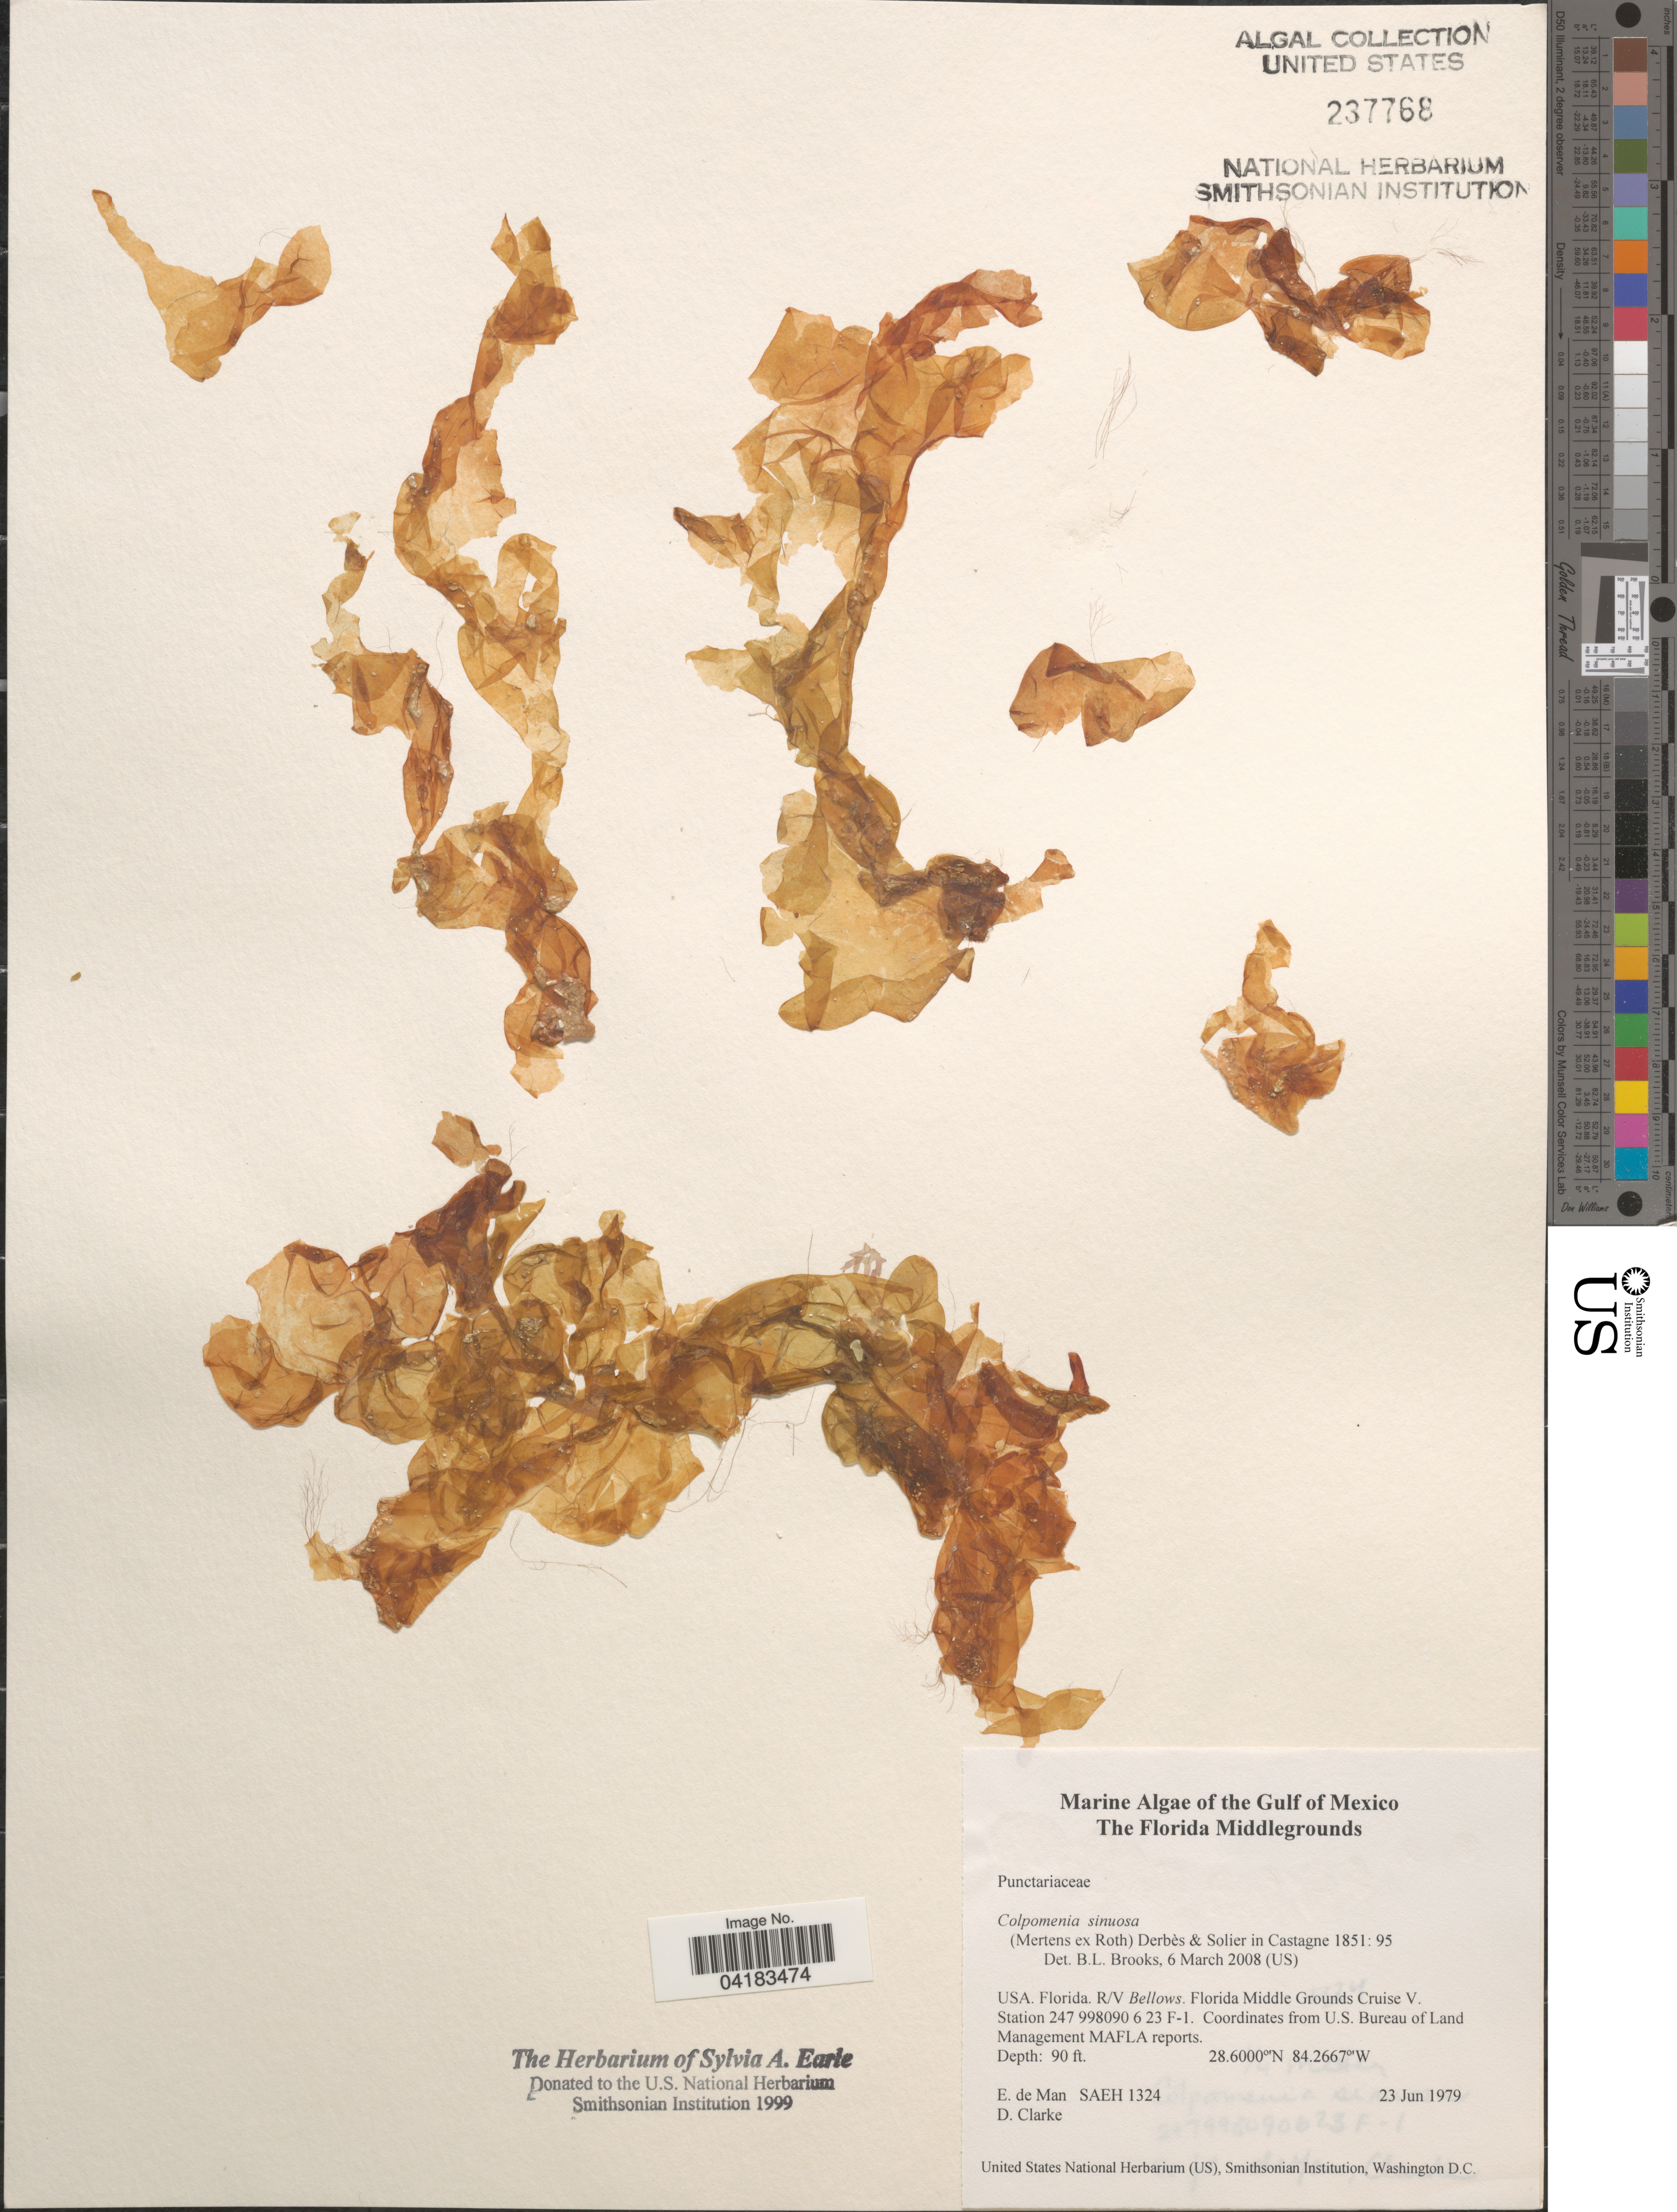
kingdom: Chromista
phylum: Ochrophyta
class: Phaeophyceae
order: Scytosiphonales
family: Scytosiphonaceae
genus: Colpomenia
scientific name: Colpomenia sinuosa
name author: (K. Mert. ex Roth) Derbes & Solier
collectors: E. de Man & D. Clarke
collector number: SAEH1324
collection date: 1979-06-23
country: United States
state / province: Florida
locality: The Gulf of Mexico. The Florida Middlegrounds. R/V Bellows. Florida Middle Grounds Cruise V. Station 247 998090 6 23 F-1.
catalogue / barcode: US 237768